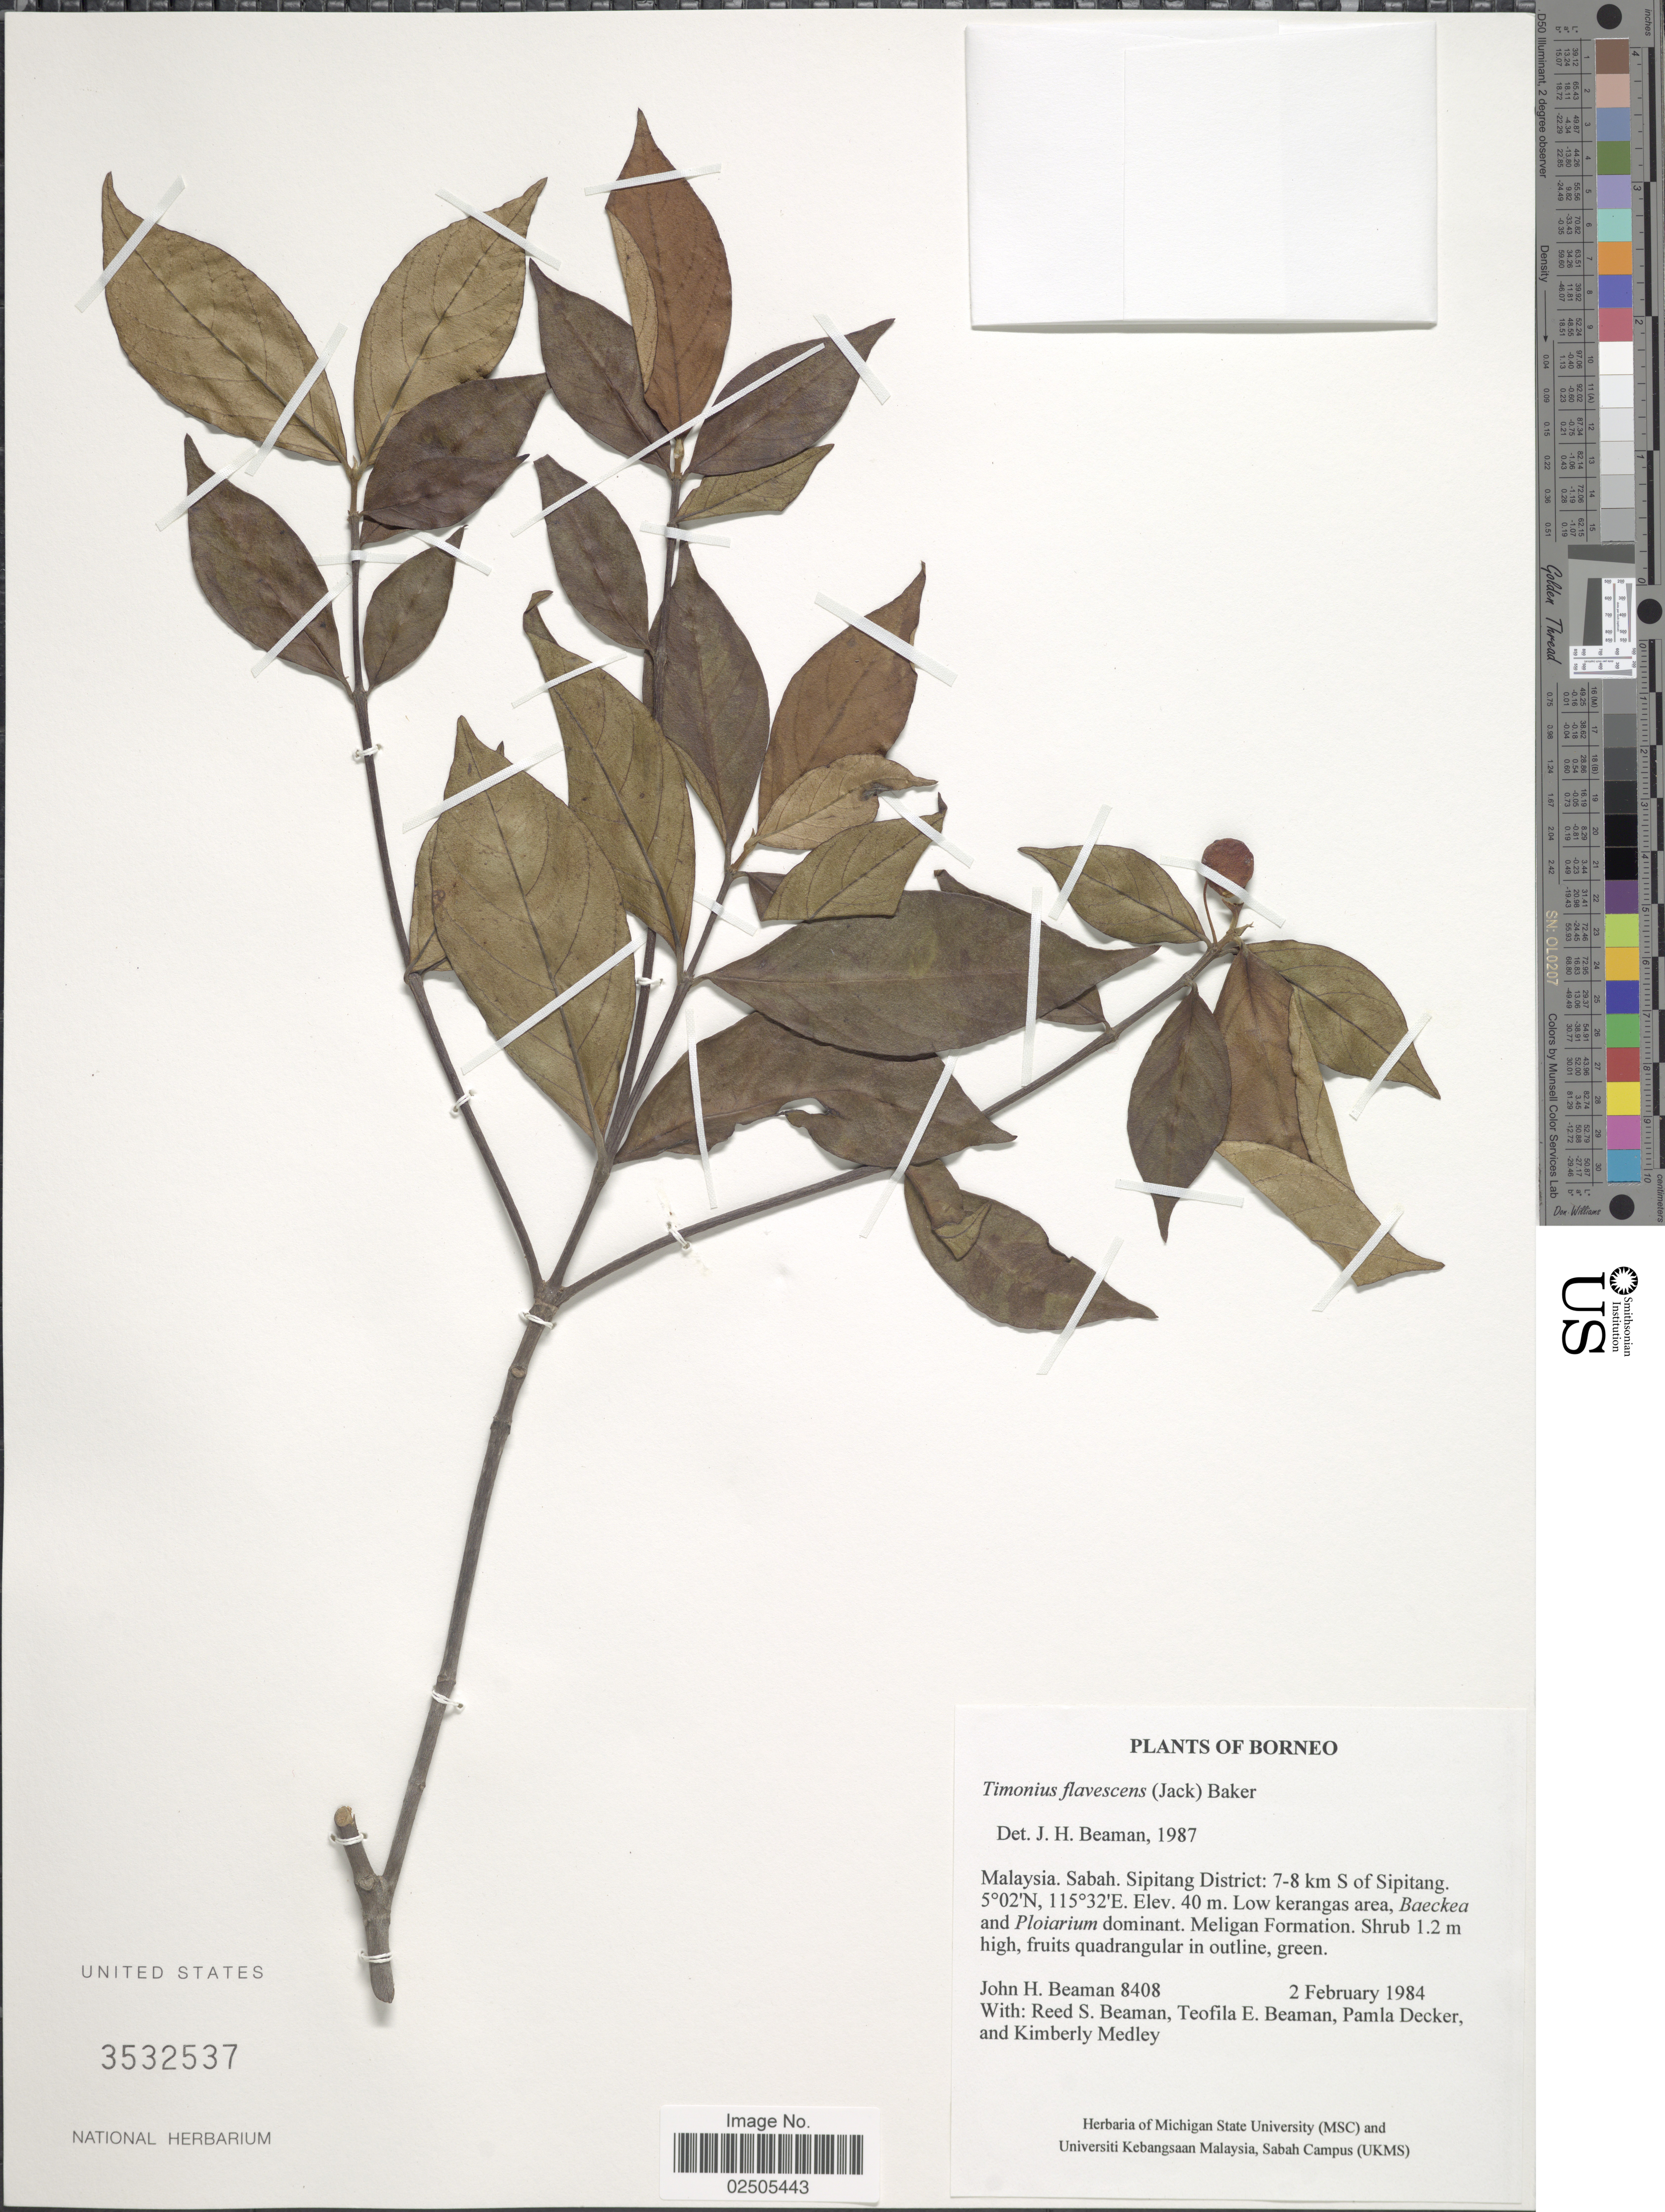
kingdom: Plantae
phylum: Tracheophyta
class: Magnoliopsida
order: Gentianales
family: Rubiaceae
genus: Timonius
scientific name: Timonius flavescens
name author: (Jack) Baker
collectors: J. H. Beaman, R. S. Beaman, T. E. Beaman, P. Decker & K. Medley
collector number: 8408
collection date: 1984-02-02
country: Malaysia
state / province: Sabah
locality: Borneo, Sabah. Sipitang District: 7-8 km S of Sipitang. Low kerangas area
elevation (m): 40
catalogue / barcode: US 3532537